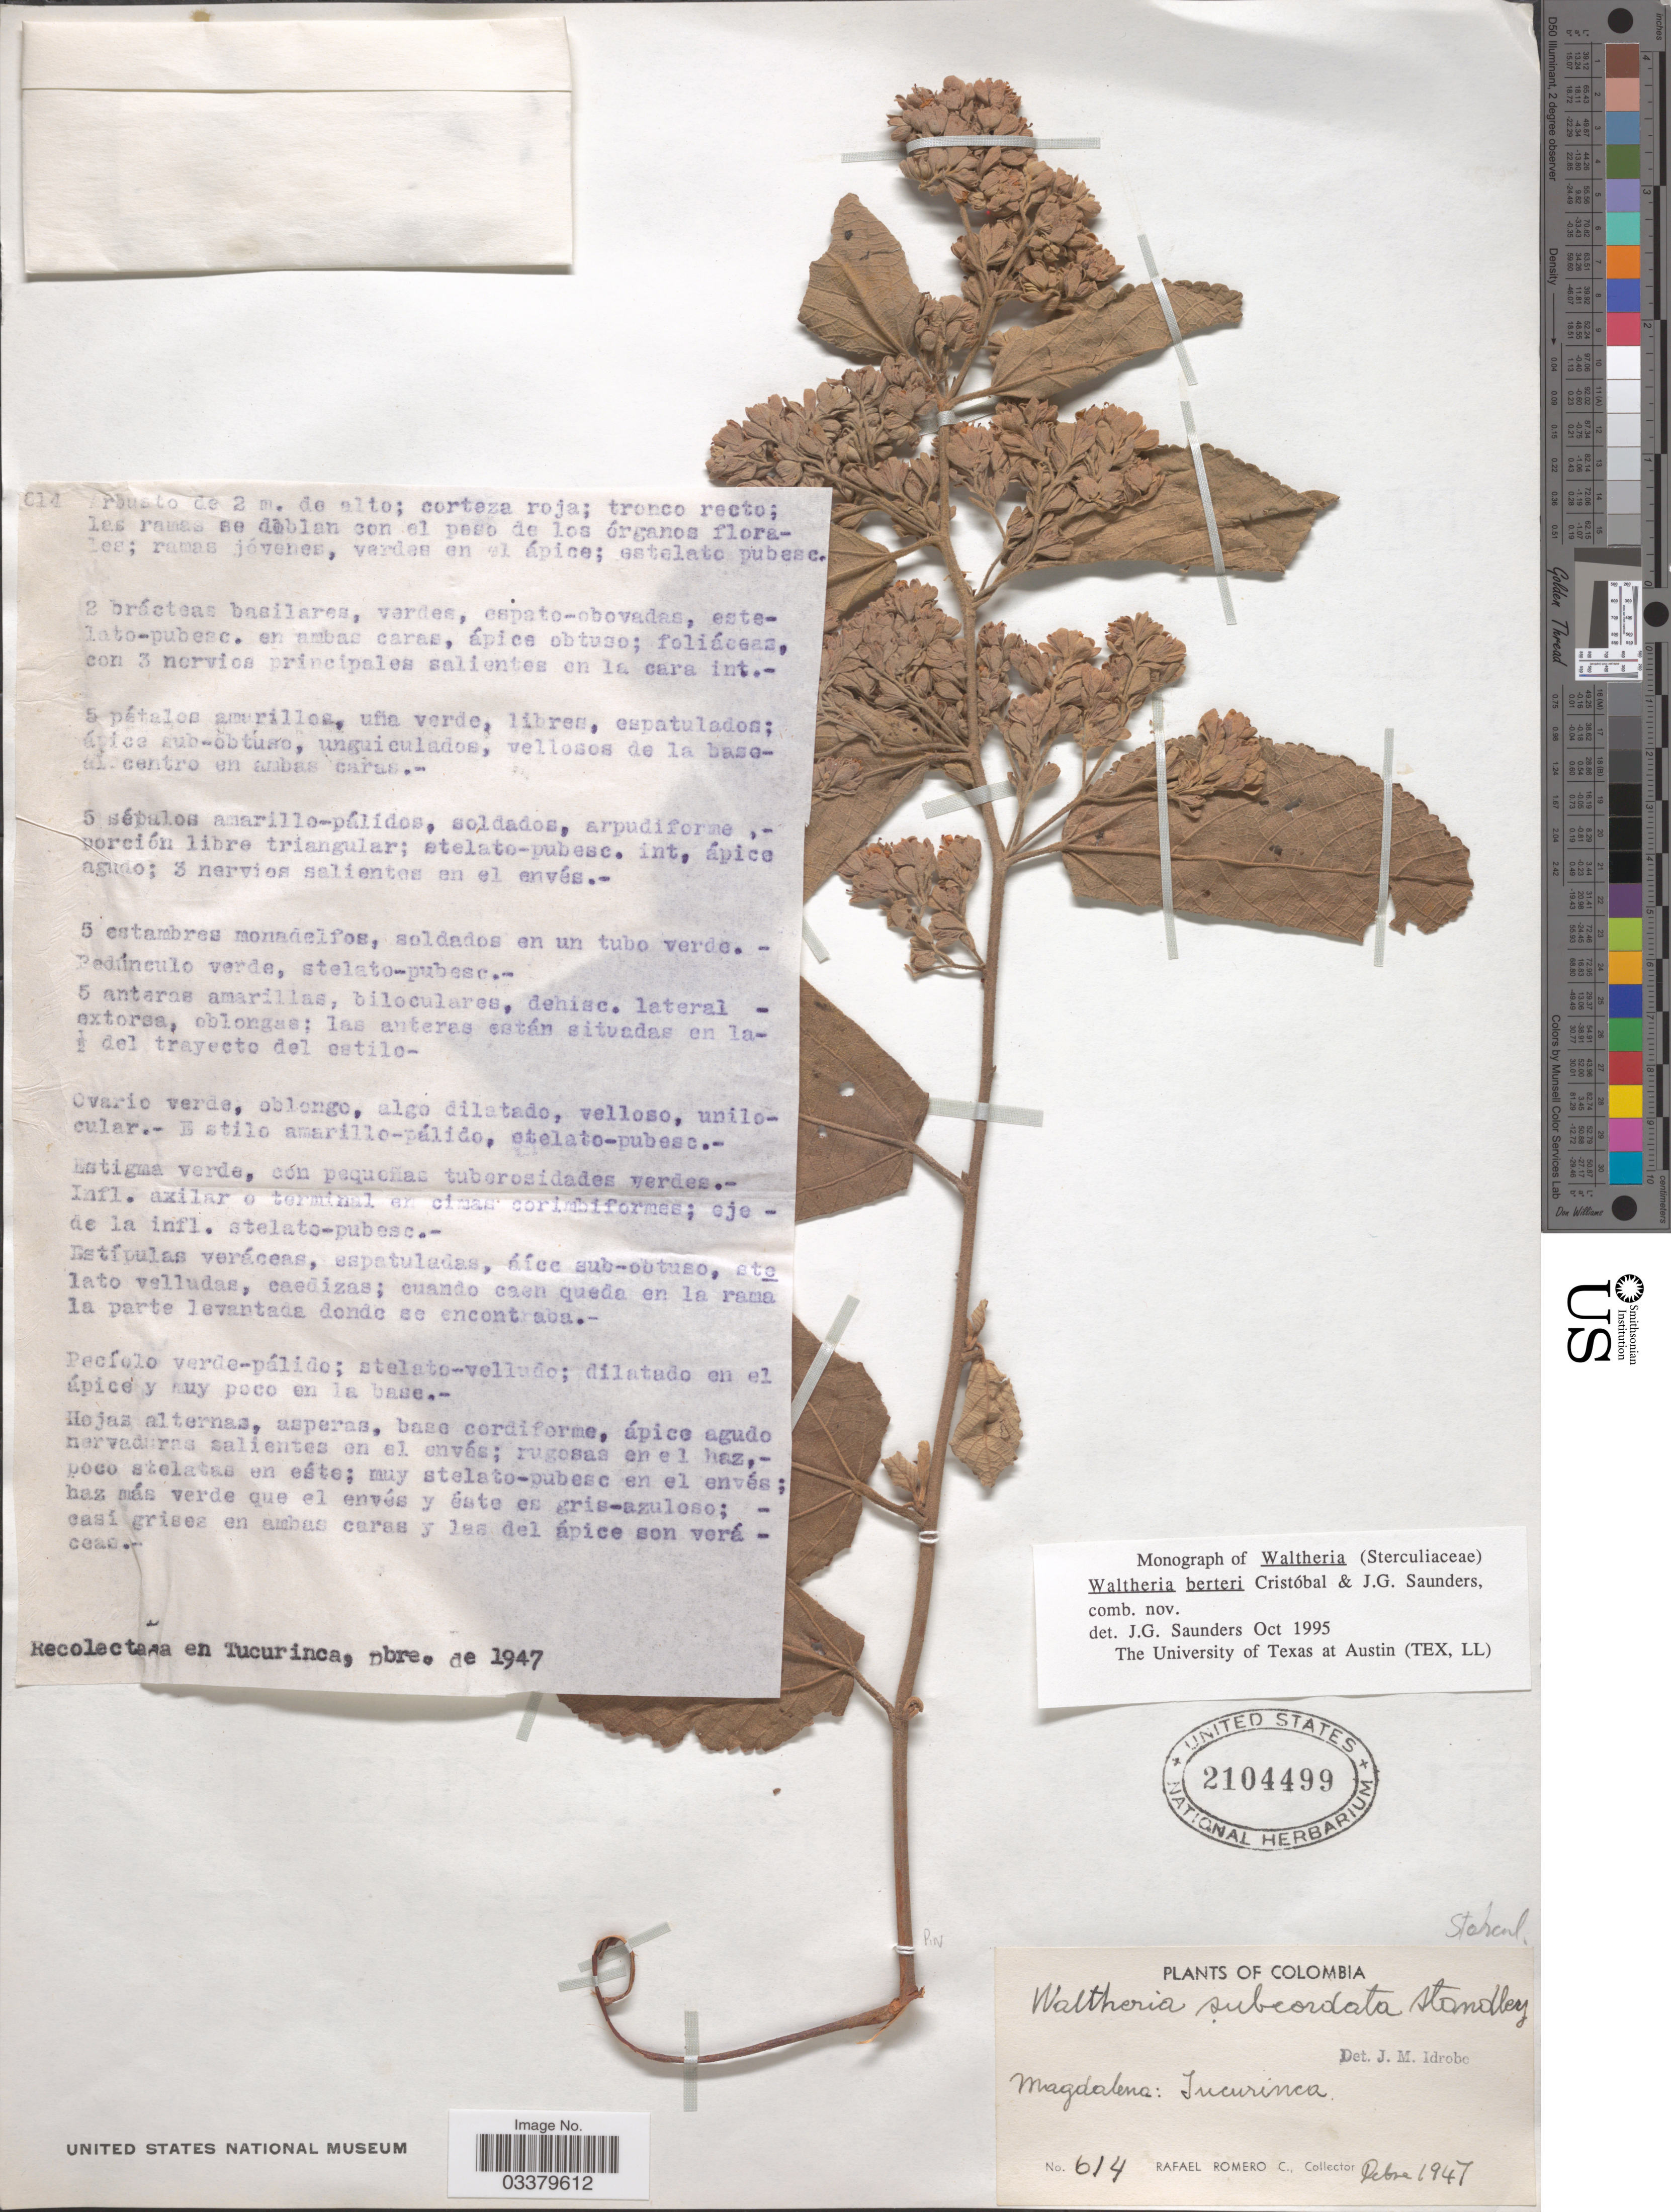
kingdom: Plantae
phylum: Tracheophyta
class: Magnoliopsida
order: Malvales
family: Malvaceae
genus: Waltheria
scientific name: Waltheria berteroi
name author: (Spreng.) J.G. Saunders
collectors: R. Romero Castañeda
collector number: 614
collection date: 1947-12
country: Colombia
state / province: Magdalena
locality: Tucurinca.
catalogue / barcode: US 2104499